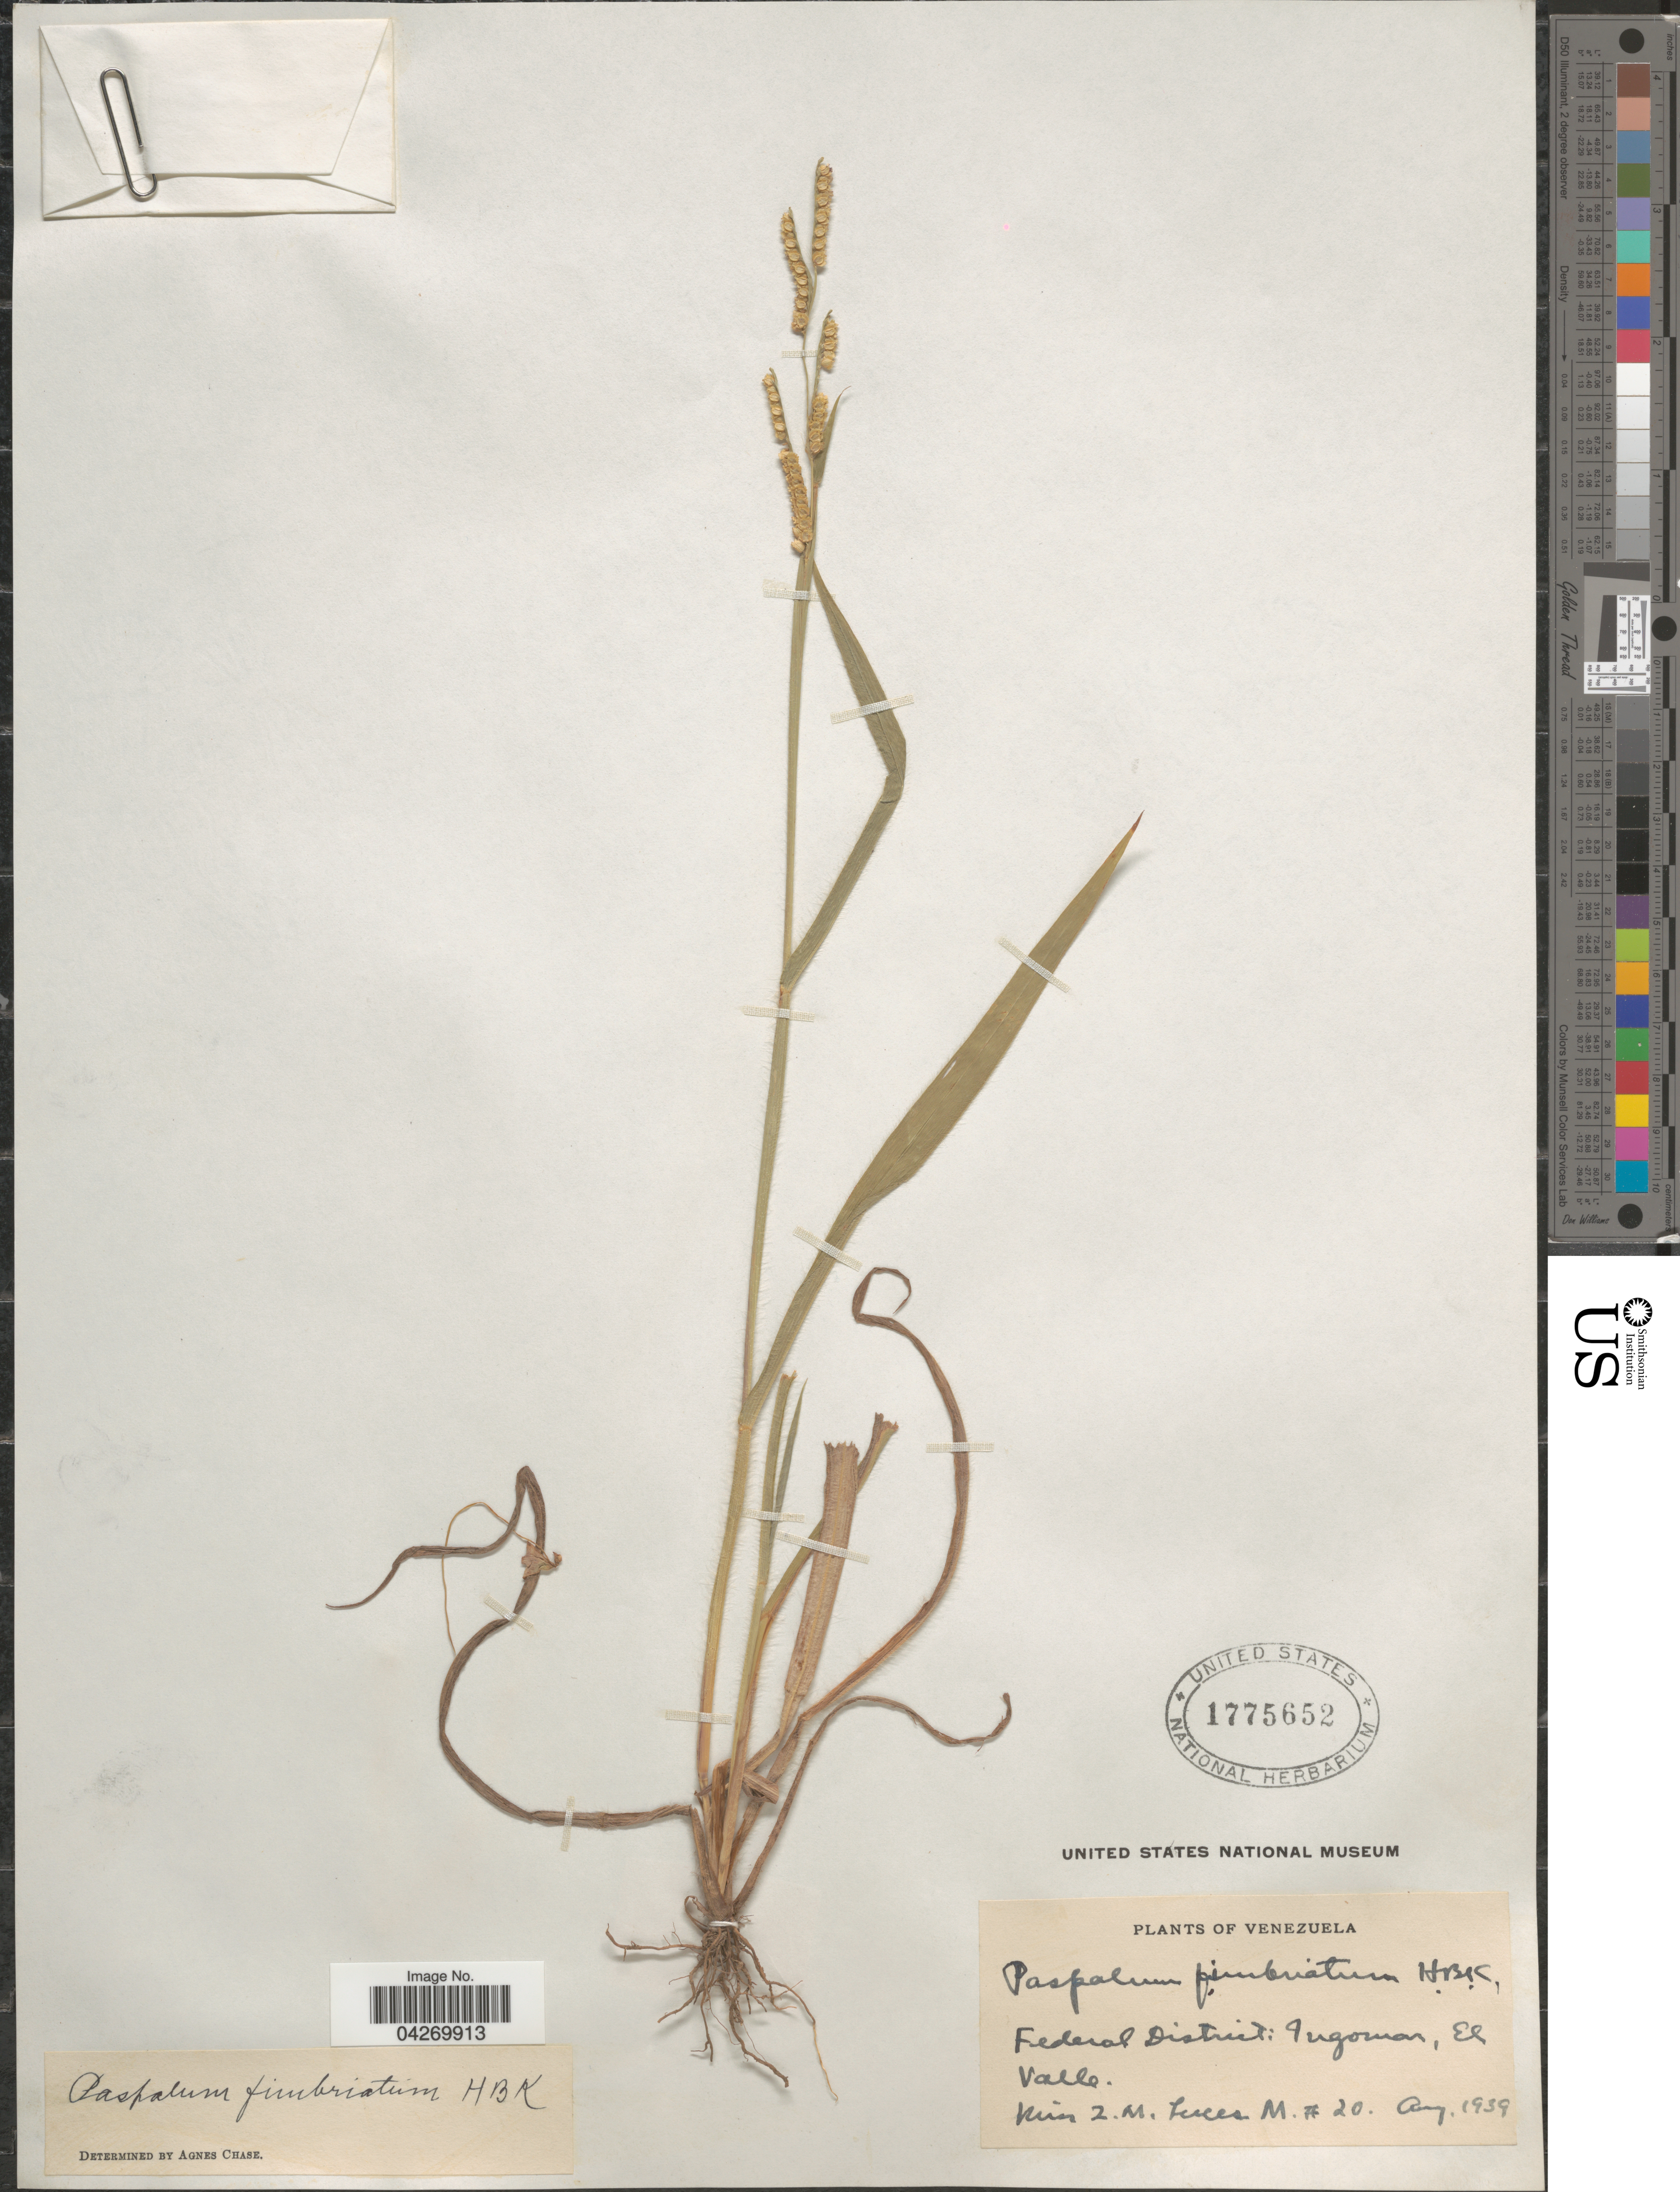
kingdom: Plantae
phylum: Tracheophyta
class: Liliopsida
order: Poales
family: Poaceae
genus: Paspalum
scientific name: Paspalum fimbriatum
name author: Kunth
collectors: L. Luces M. & M. Lucas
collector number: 20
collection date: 1939-08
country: Venezuela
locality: Federal District: Ingomar, El Valle.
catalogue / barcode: US 1775652